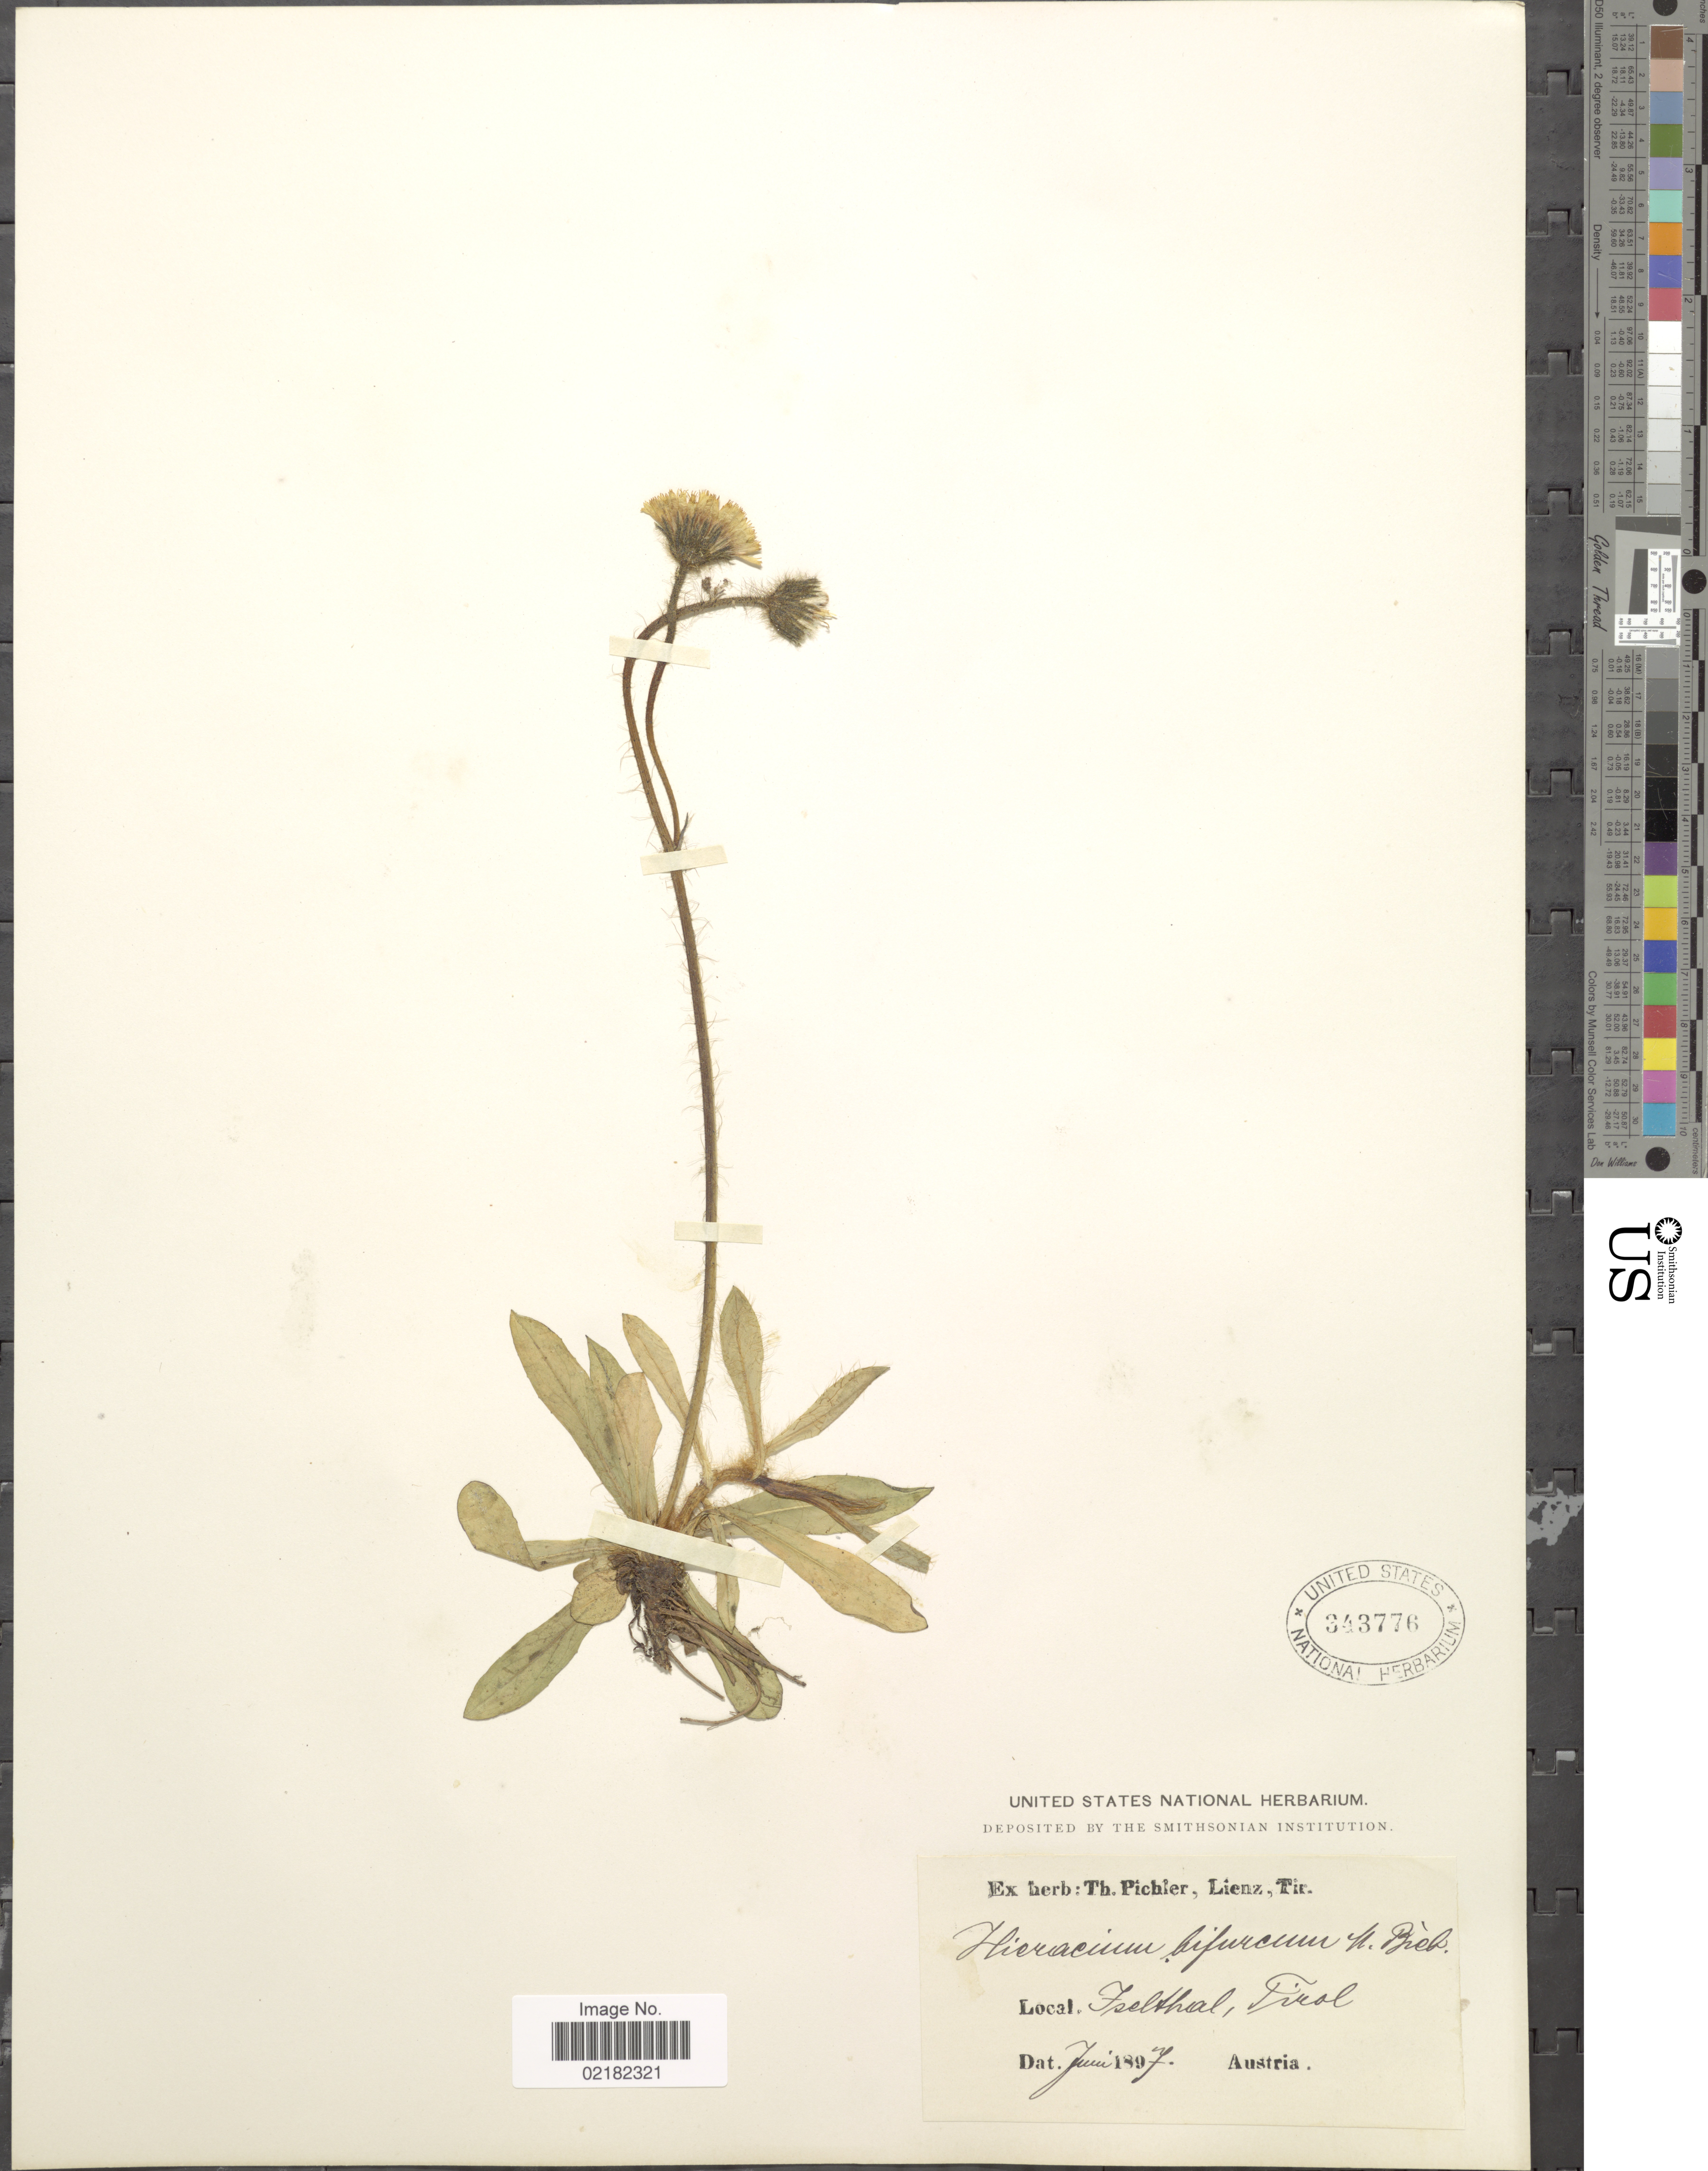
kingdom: Plantae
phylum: Tracheophyta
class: Magnoliopsida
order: Asterales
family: Asteraceae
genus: Pilosella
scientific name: Pilosella bifurca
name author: (M. Bieb.) F.W. Schultz & Sch. Bip.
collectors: ex herb. T. Pichler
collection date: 1897-06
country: Austria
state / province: Tirol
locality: Iselthal.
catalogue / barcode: US 343776